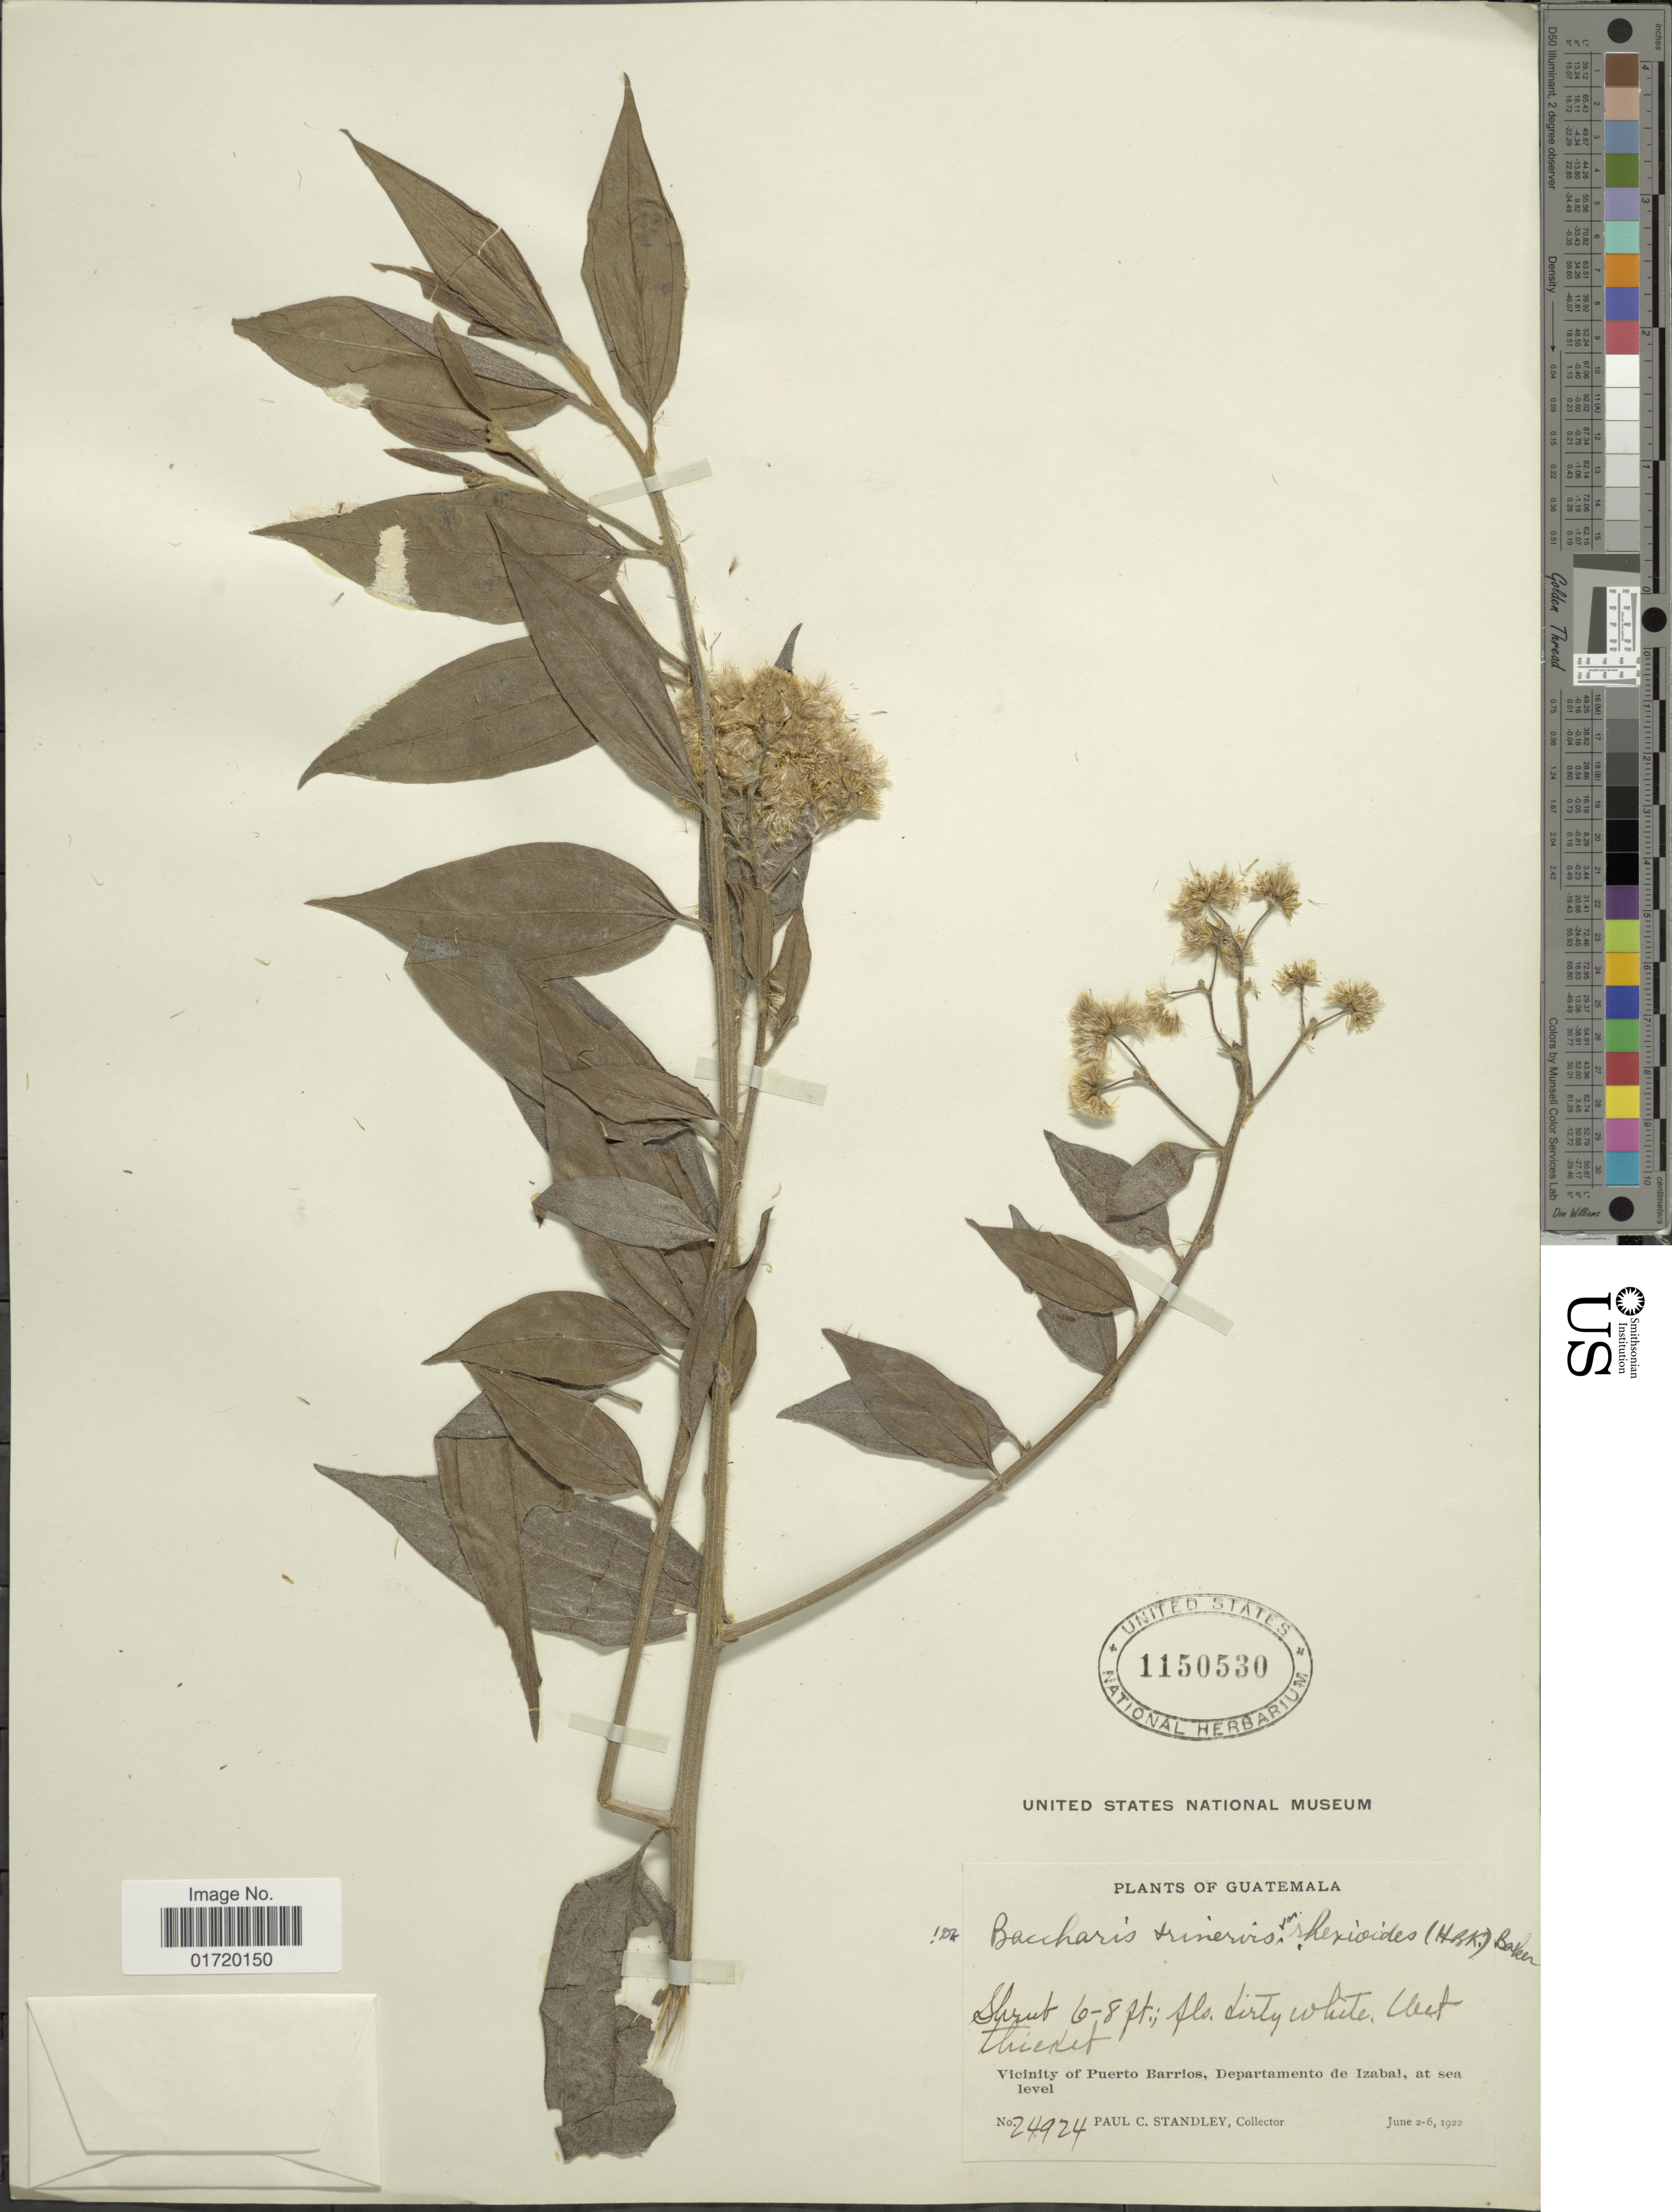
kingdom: Plantae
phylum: Tracheophyta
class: Magnoliopsida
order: Asterales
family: Asteraceae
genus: Baccharis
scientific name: Baccharis trinervis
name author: (Lam.) Pers.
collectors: P. C. Standley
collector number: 24924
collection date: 1922-06-02/1922-06-06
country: Guatemala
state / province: Izabal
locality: Vicinity of Puerto Barrios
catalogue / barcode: US 1150530